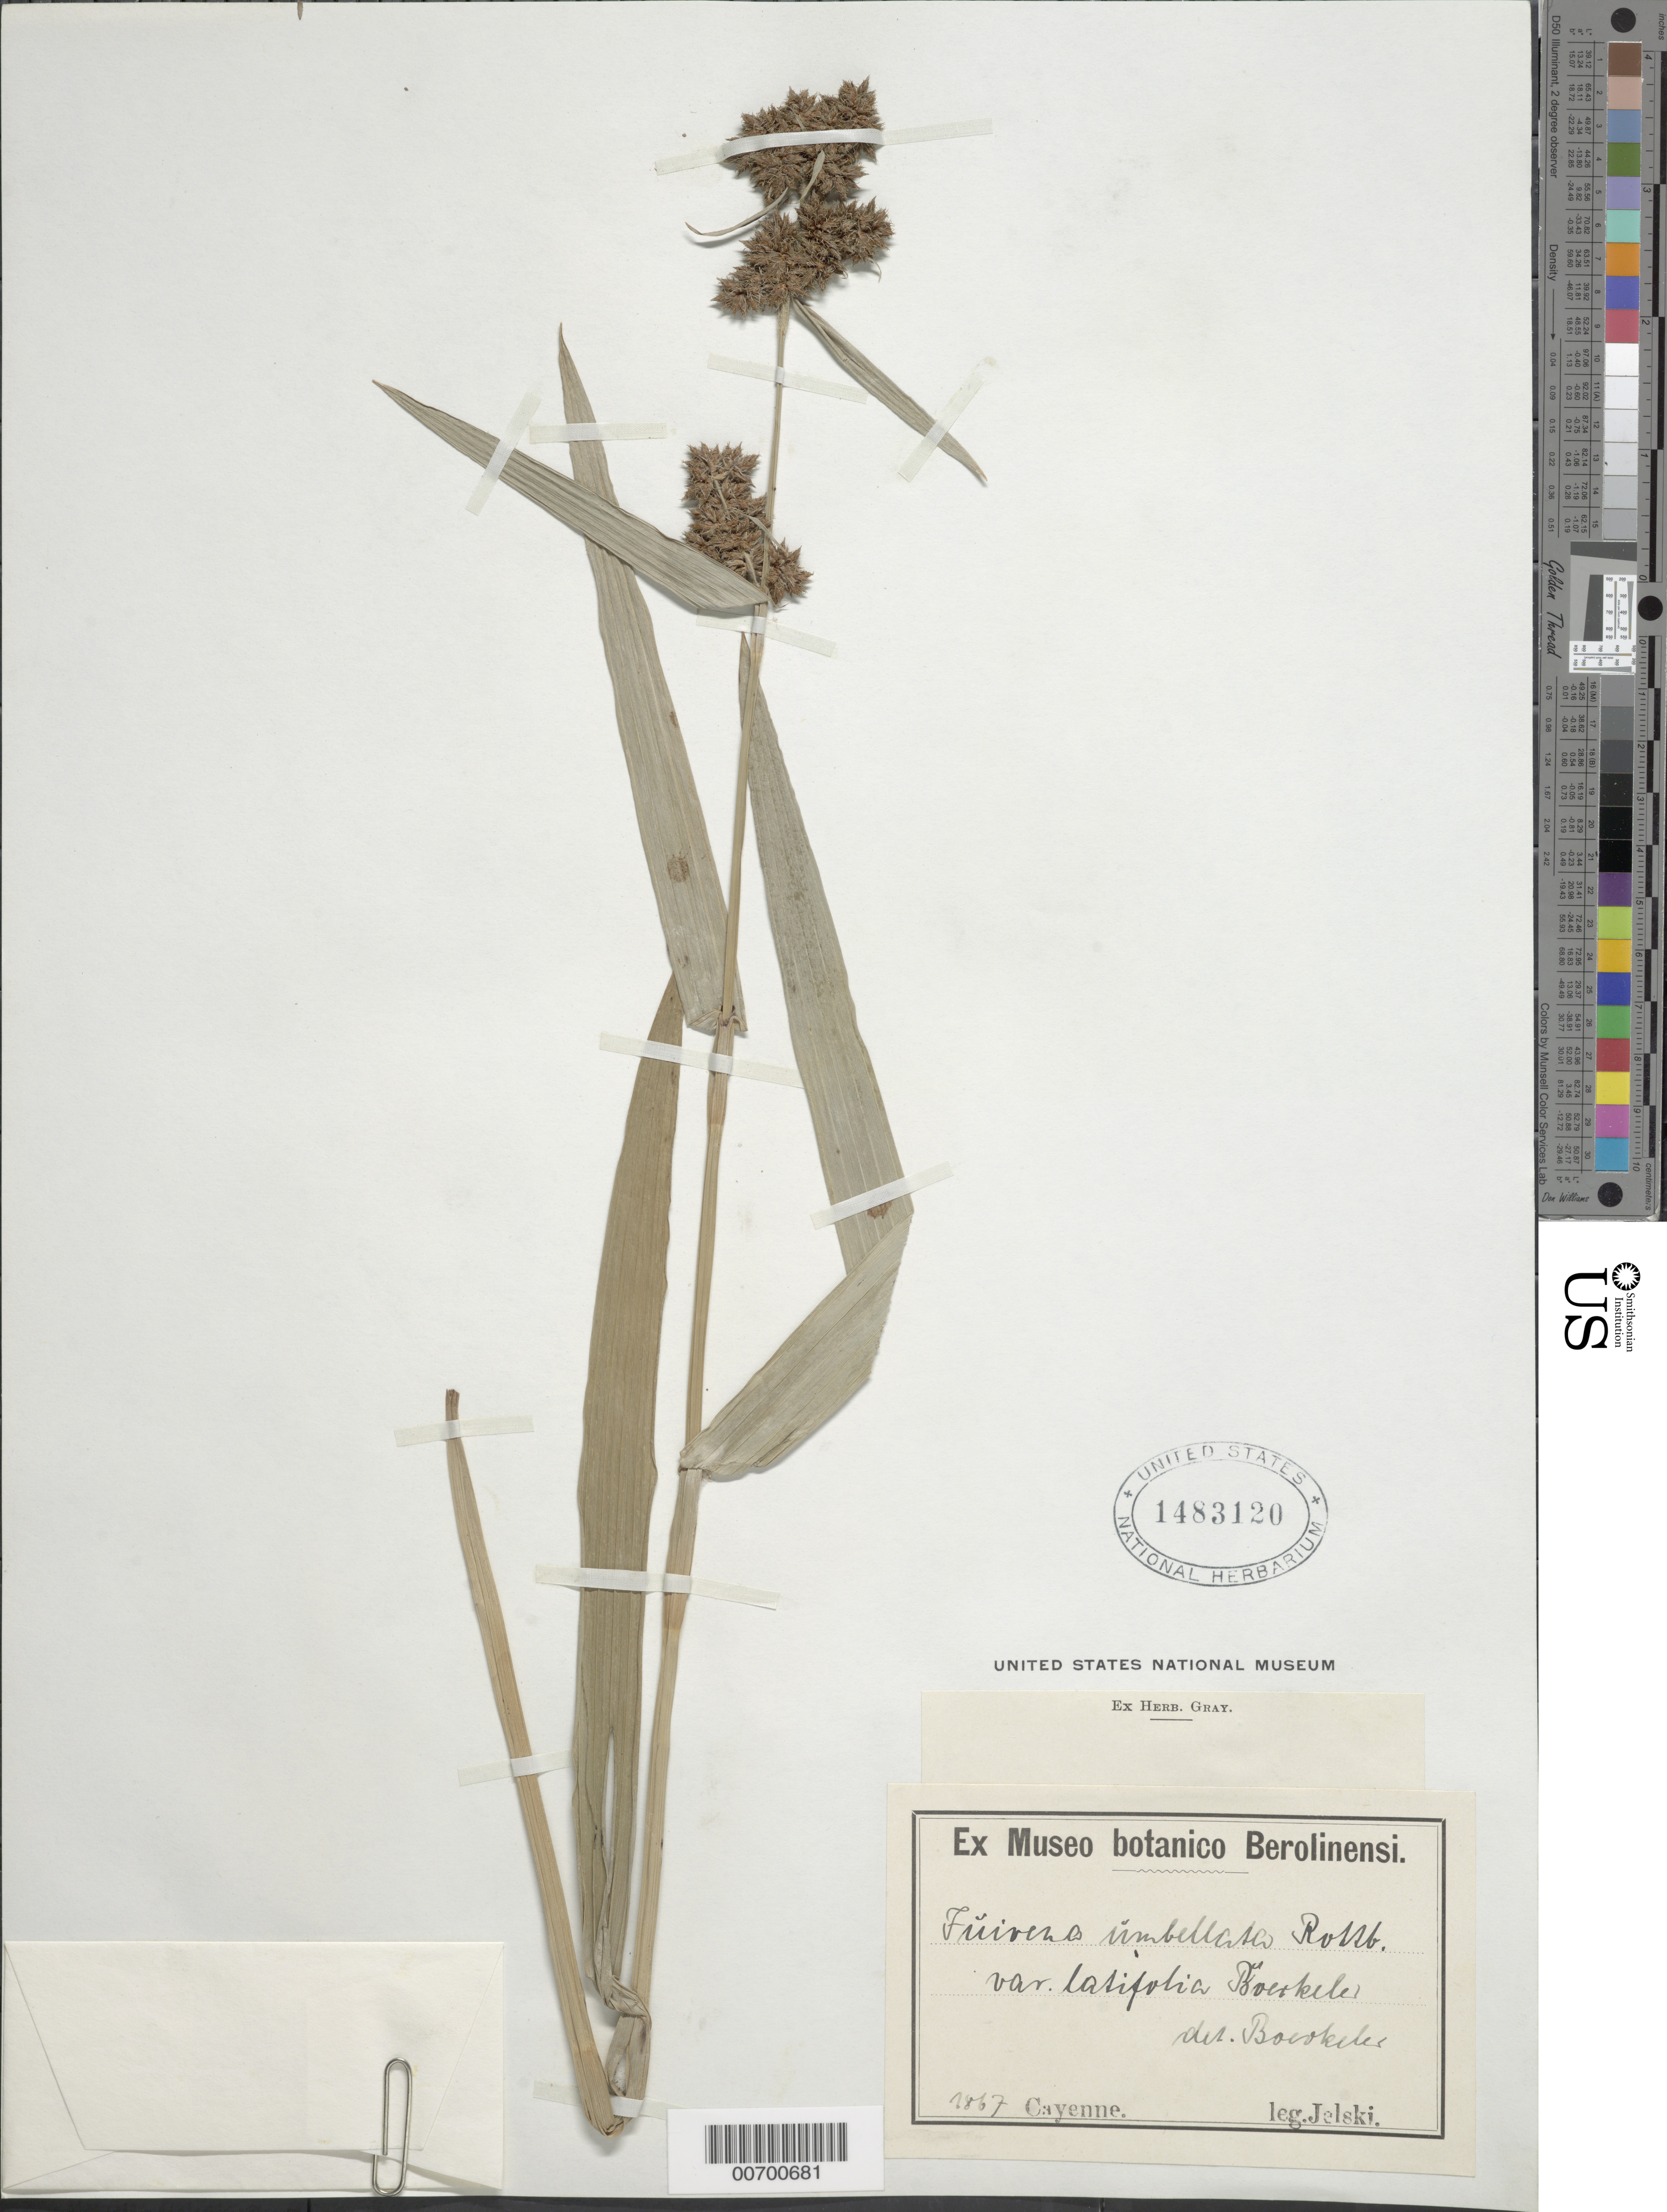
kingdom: Plantae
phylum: Tracheophyta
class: Liliopsida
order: Poales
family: Cyperaceae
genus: Fuirena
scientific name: Fuirena umbellata var. latifolia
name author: Bock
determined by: Boeckeler, J. O.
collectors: H. Jelski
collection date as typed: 1867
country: French Guiana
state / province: Cayenne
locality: Cayenne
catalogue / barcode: US 1483120